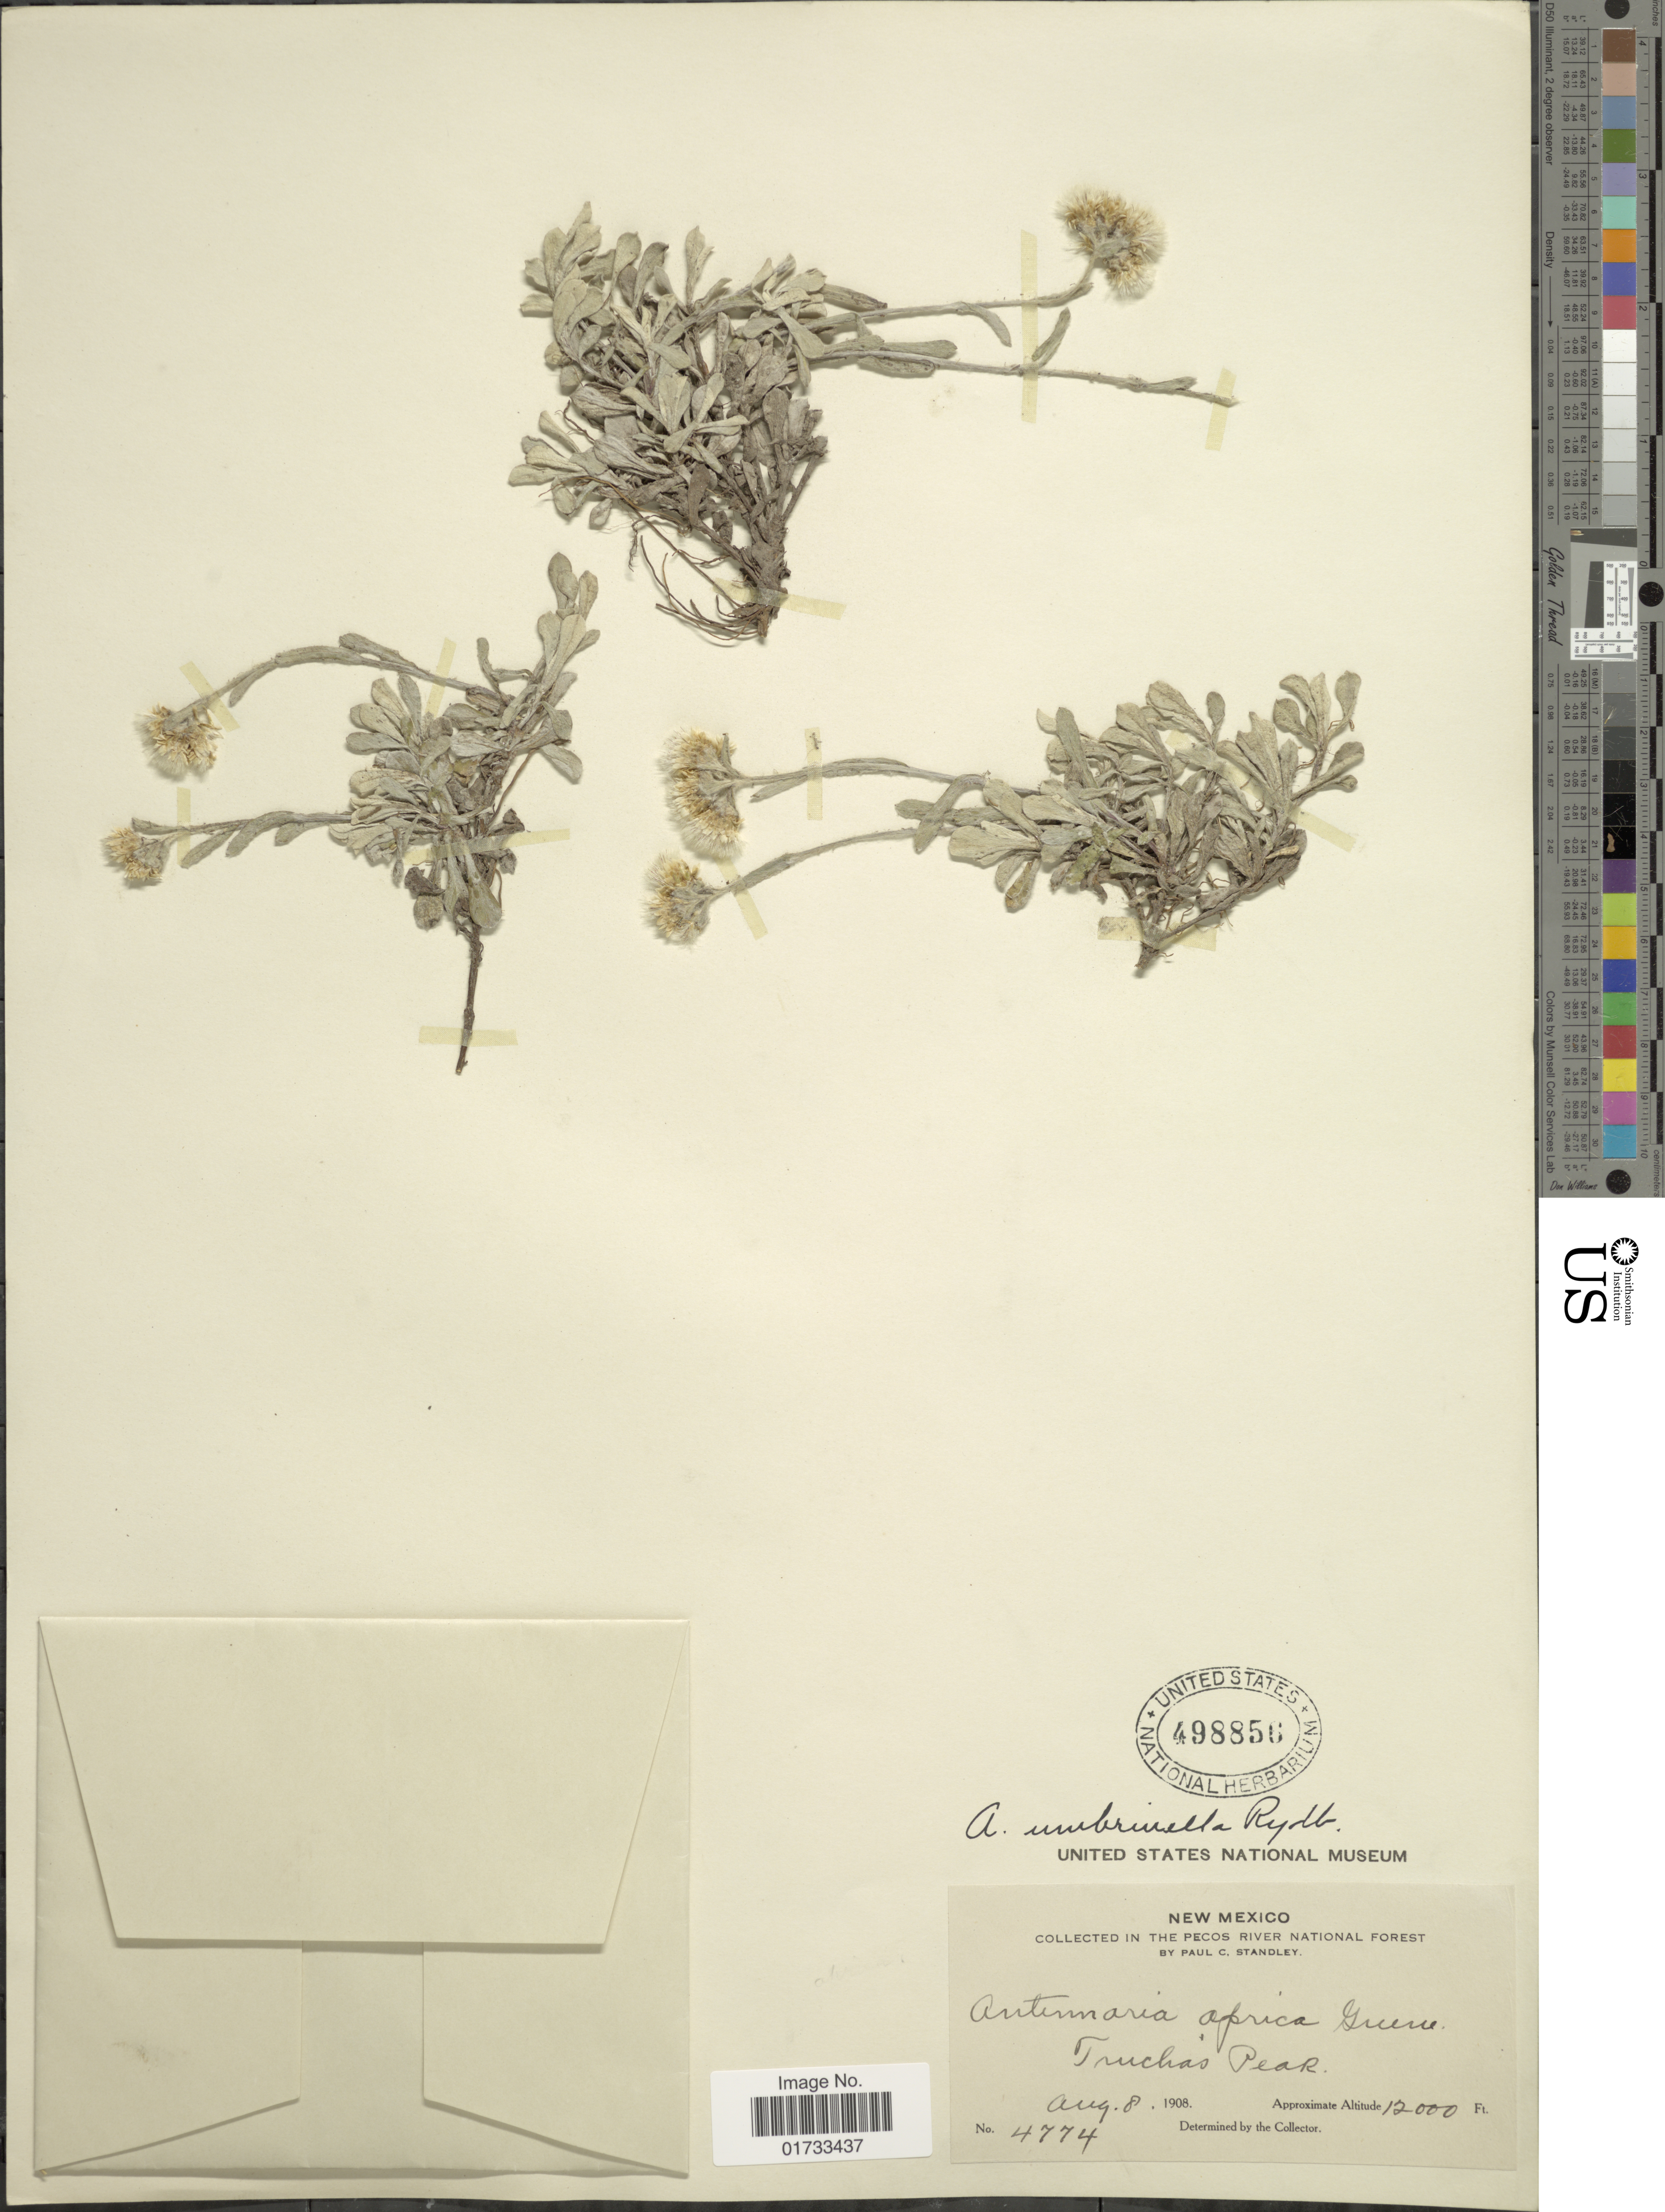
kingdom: Plantae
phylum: Tracheophyta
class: Magnoliopsida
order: Asterales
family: Asteraceae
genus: Antennaria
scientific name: Antennaria umbrinella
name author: Rydb.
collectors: P. C. Standley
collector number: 4774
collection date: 1908-08-08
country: United States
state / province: New Mexico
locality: Pecos River National Forest, Truchas Peak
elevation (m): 3658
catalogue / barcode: US 498856